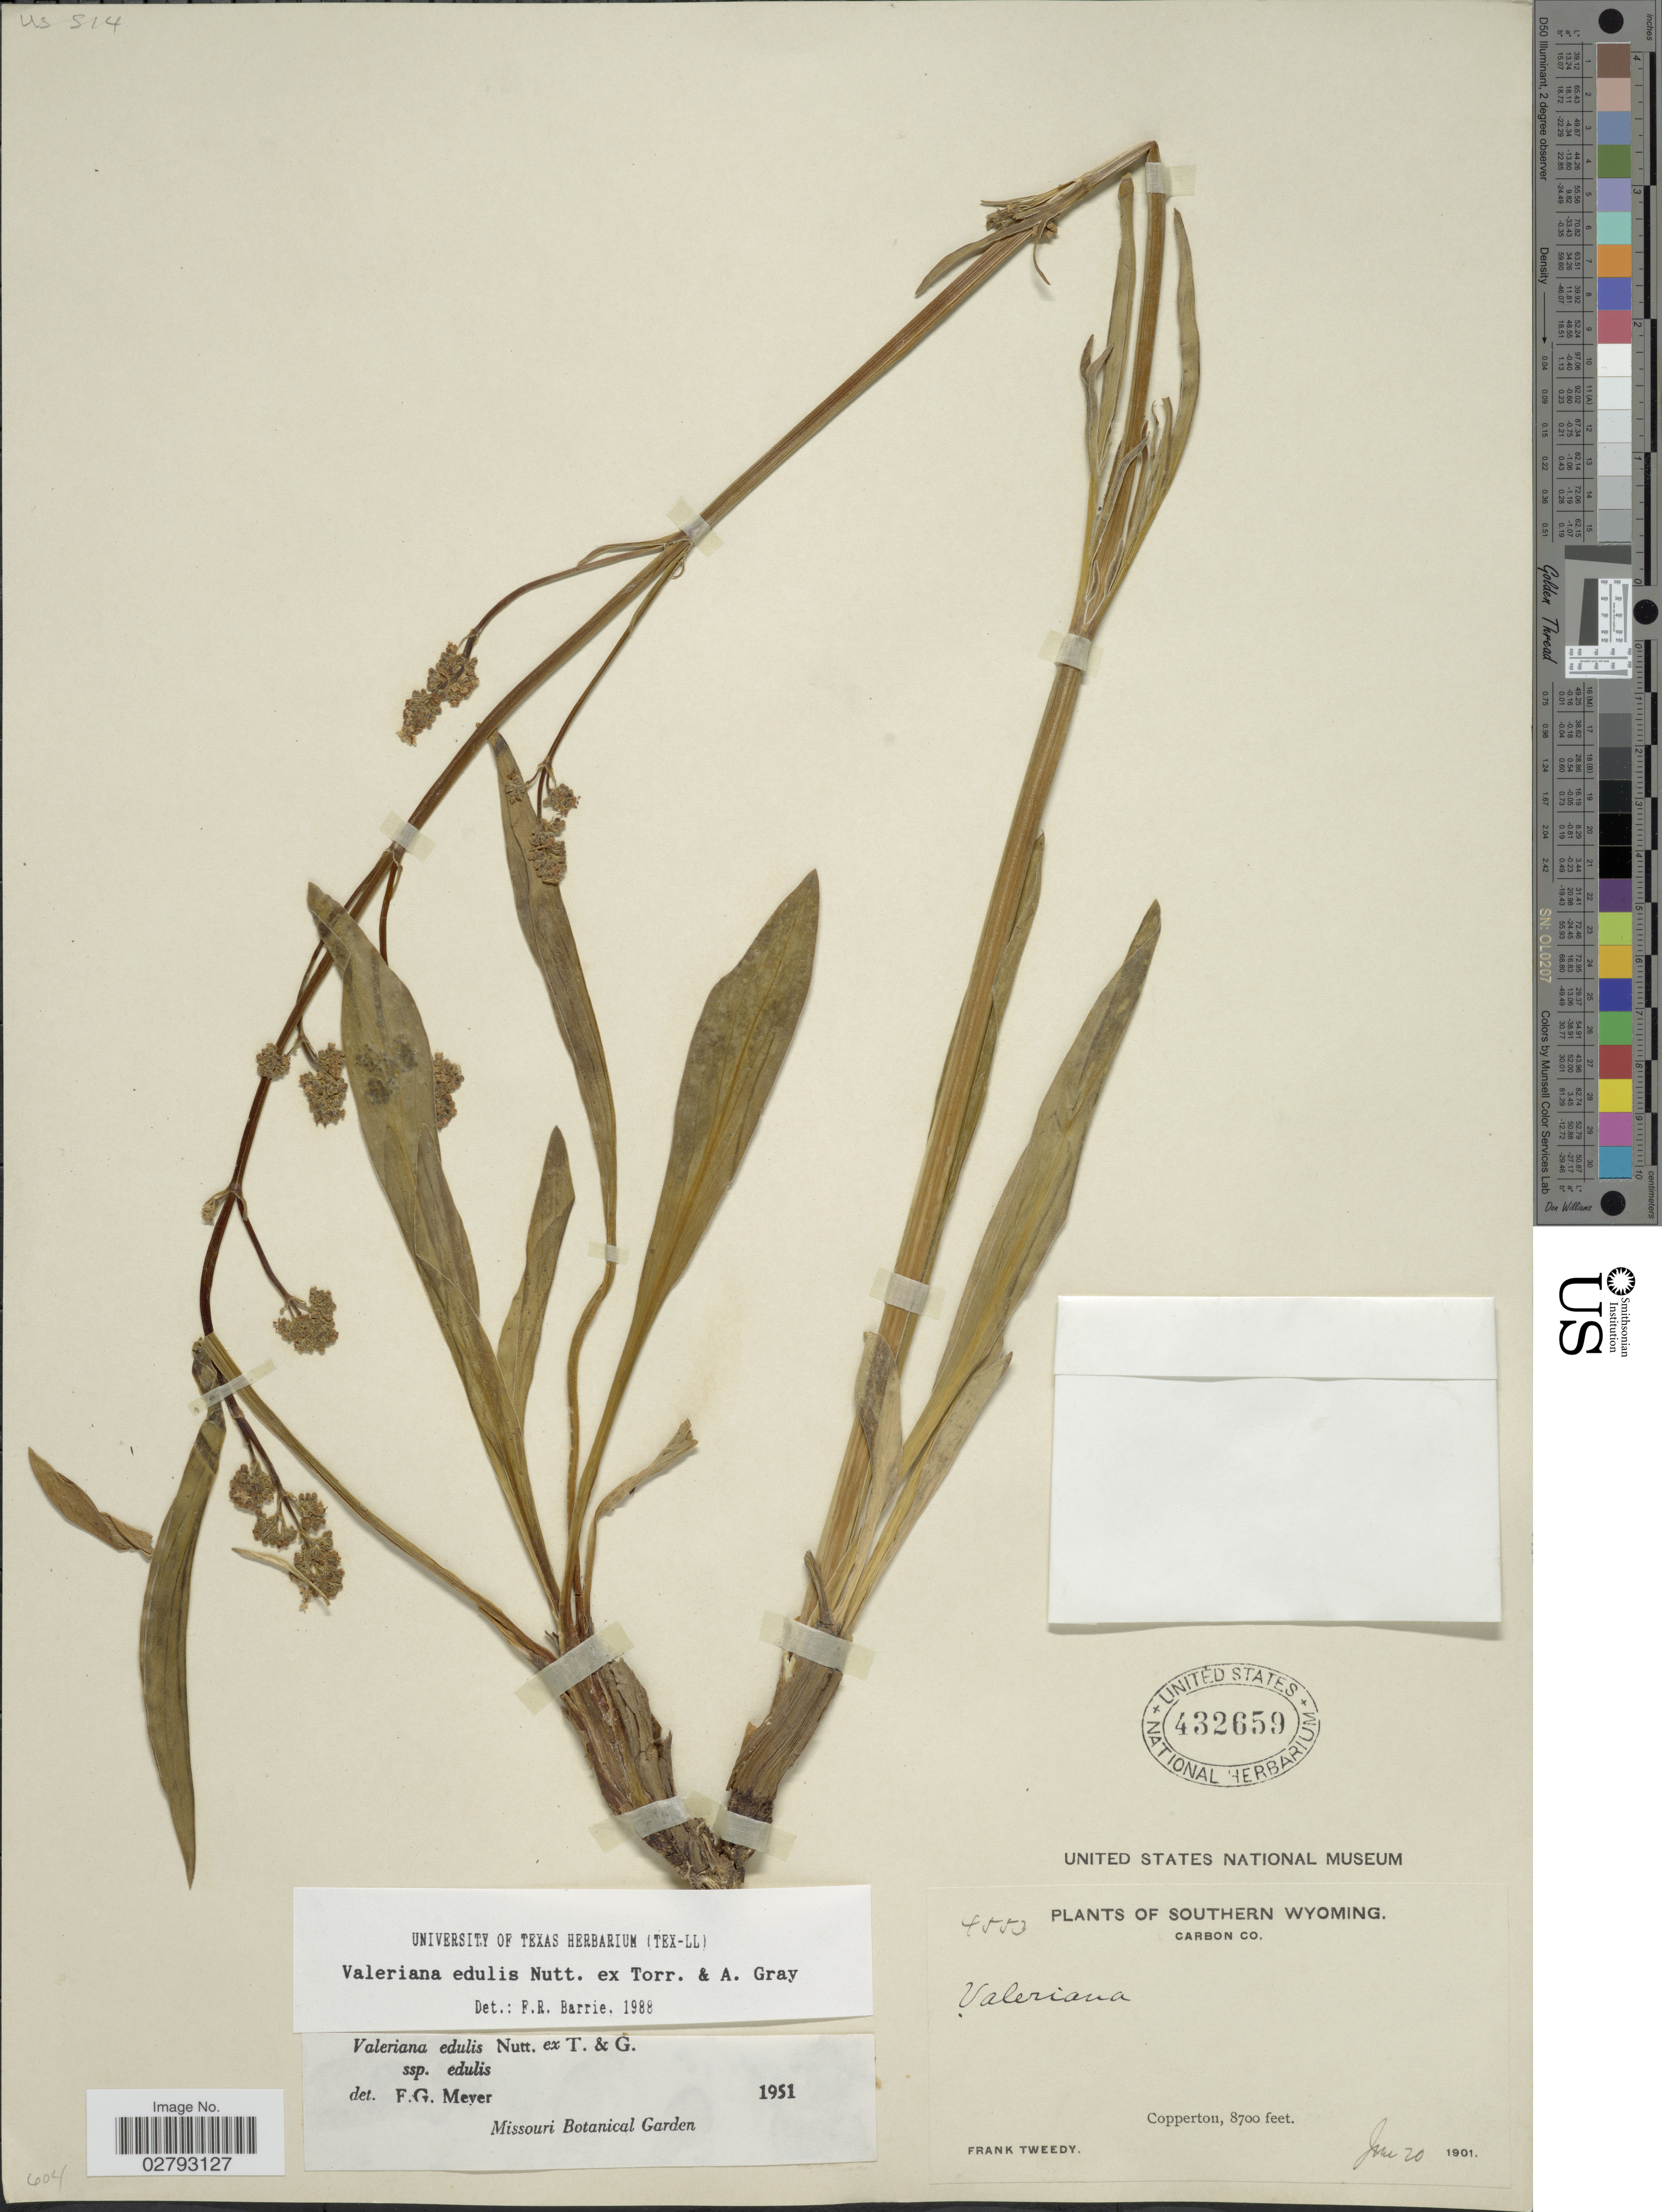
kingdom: Plantae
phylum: Tracheophyta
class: Magnoliopsida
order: Dipsacales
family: Caprifoliaceae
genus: Valeriana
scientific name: Valeriana edulis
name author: Nutt.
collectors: F. Tweedy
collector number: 4553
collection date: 1901-06-20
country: United States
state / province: Wyoming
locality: Southern Wyoming. Carbon Co. Copperton.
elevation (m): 2652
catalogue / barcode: US 432659